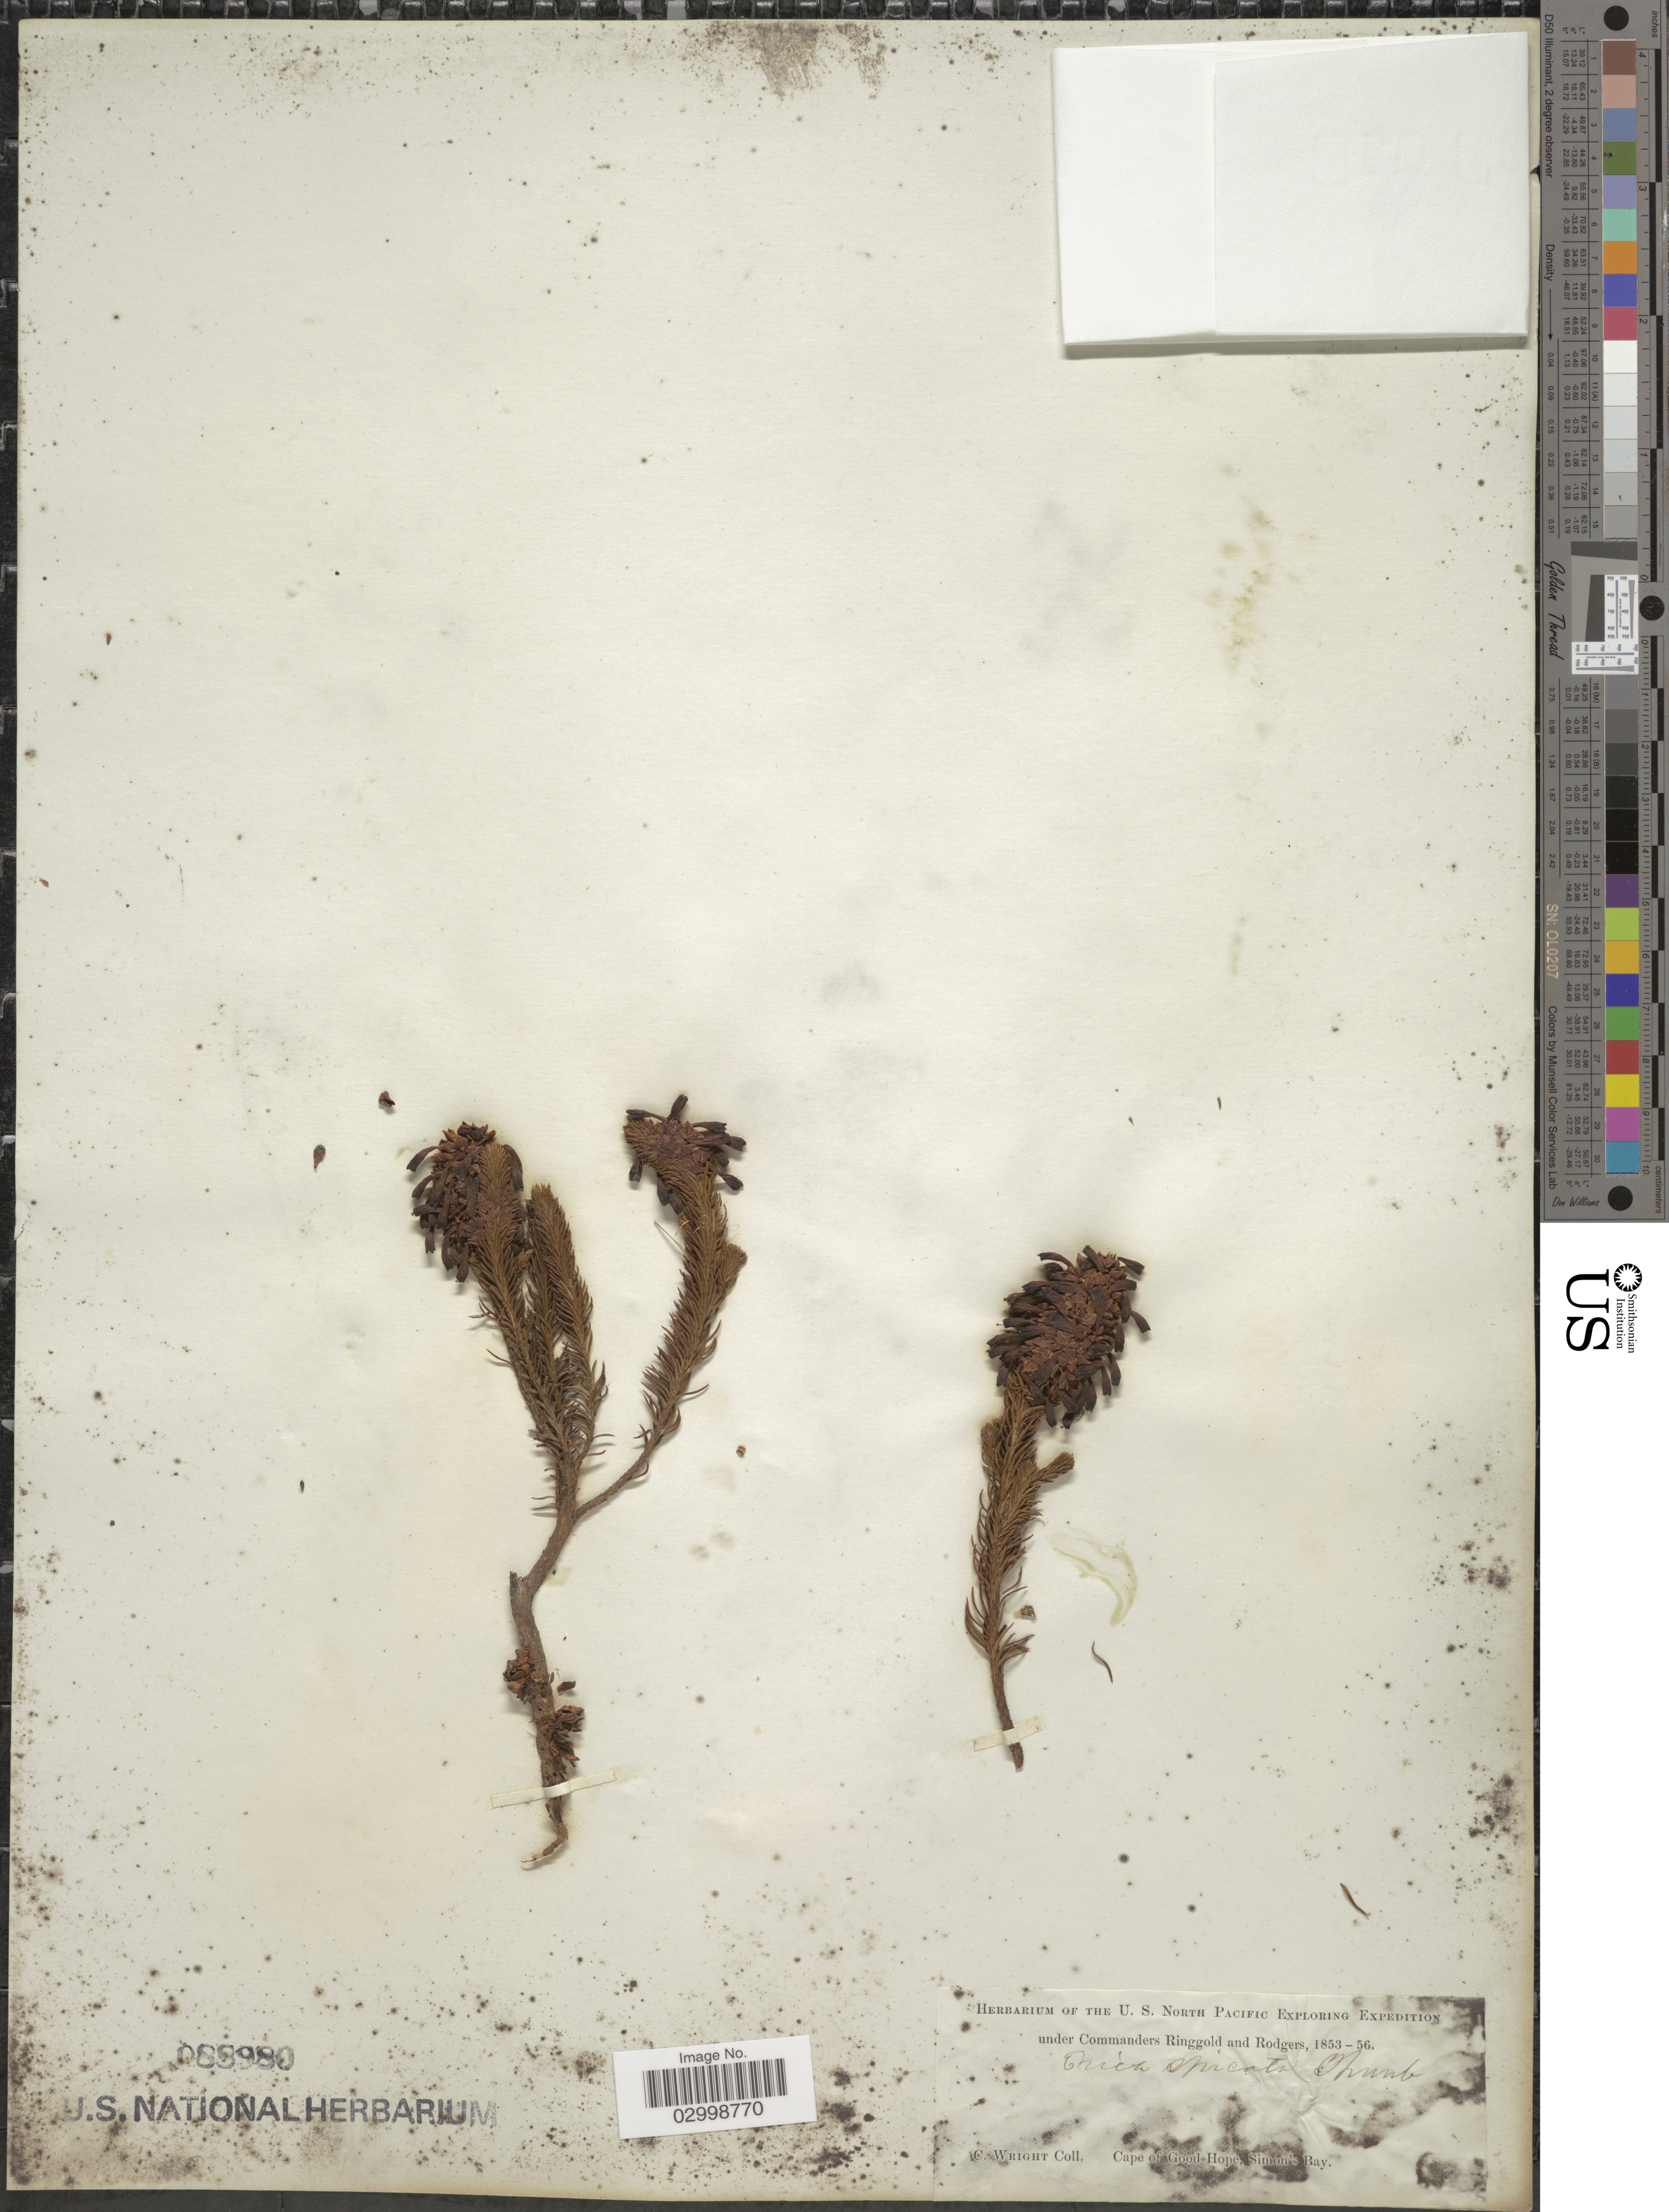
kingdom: Plantae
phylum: Tracheophyta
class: Magnoliopsida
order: Ericales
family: Ericaceae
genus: Erica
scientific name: Erica spicata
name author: Thunb.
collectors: C. Wright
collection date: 1853/1856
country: South Africa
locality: Cape of Good Hope, Simon's Bay.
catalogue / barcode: US 88980